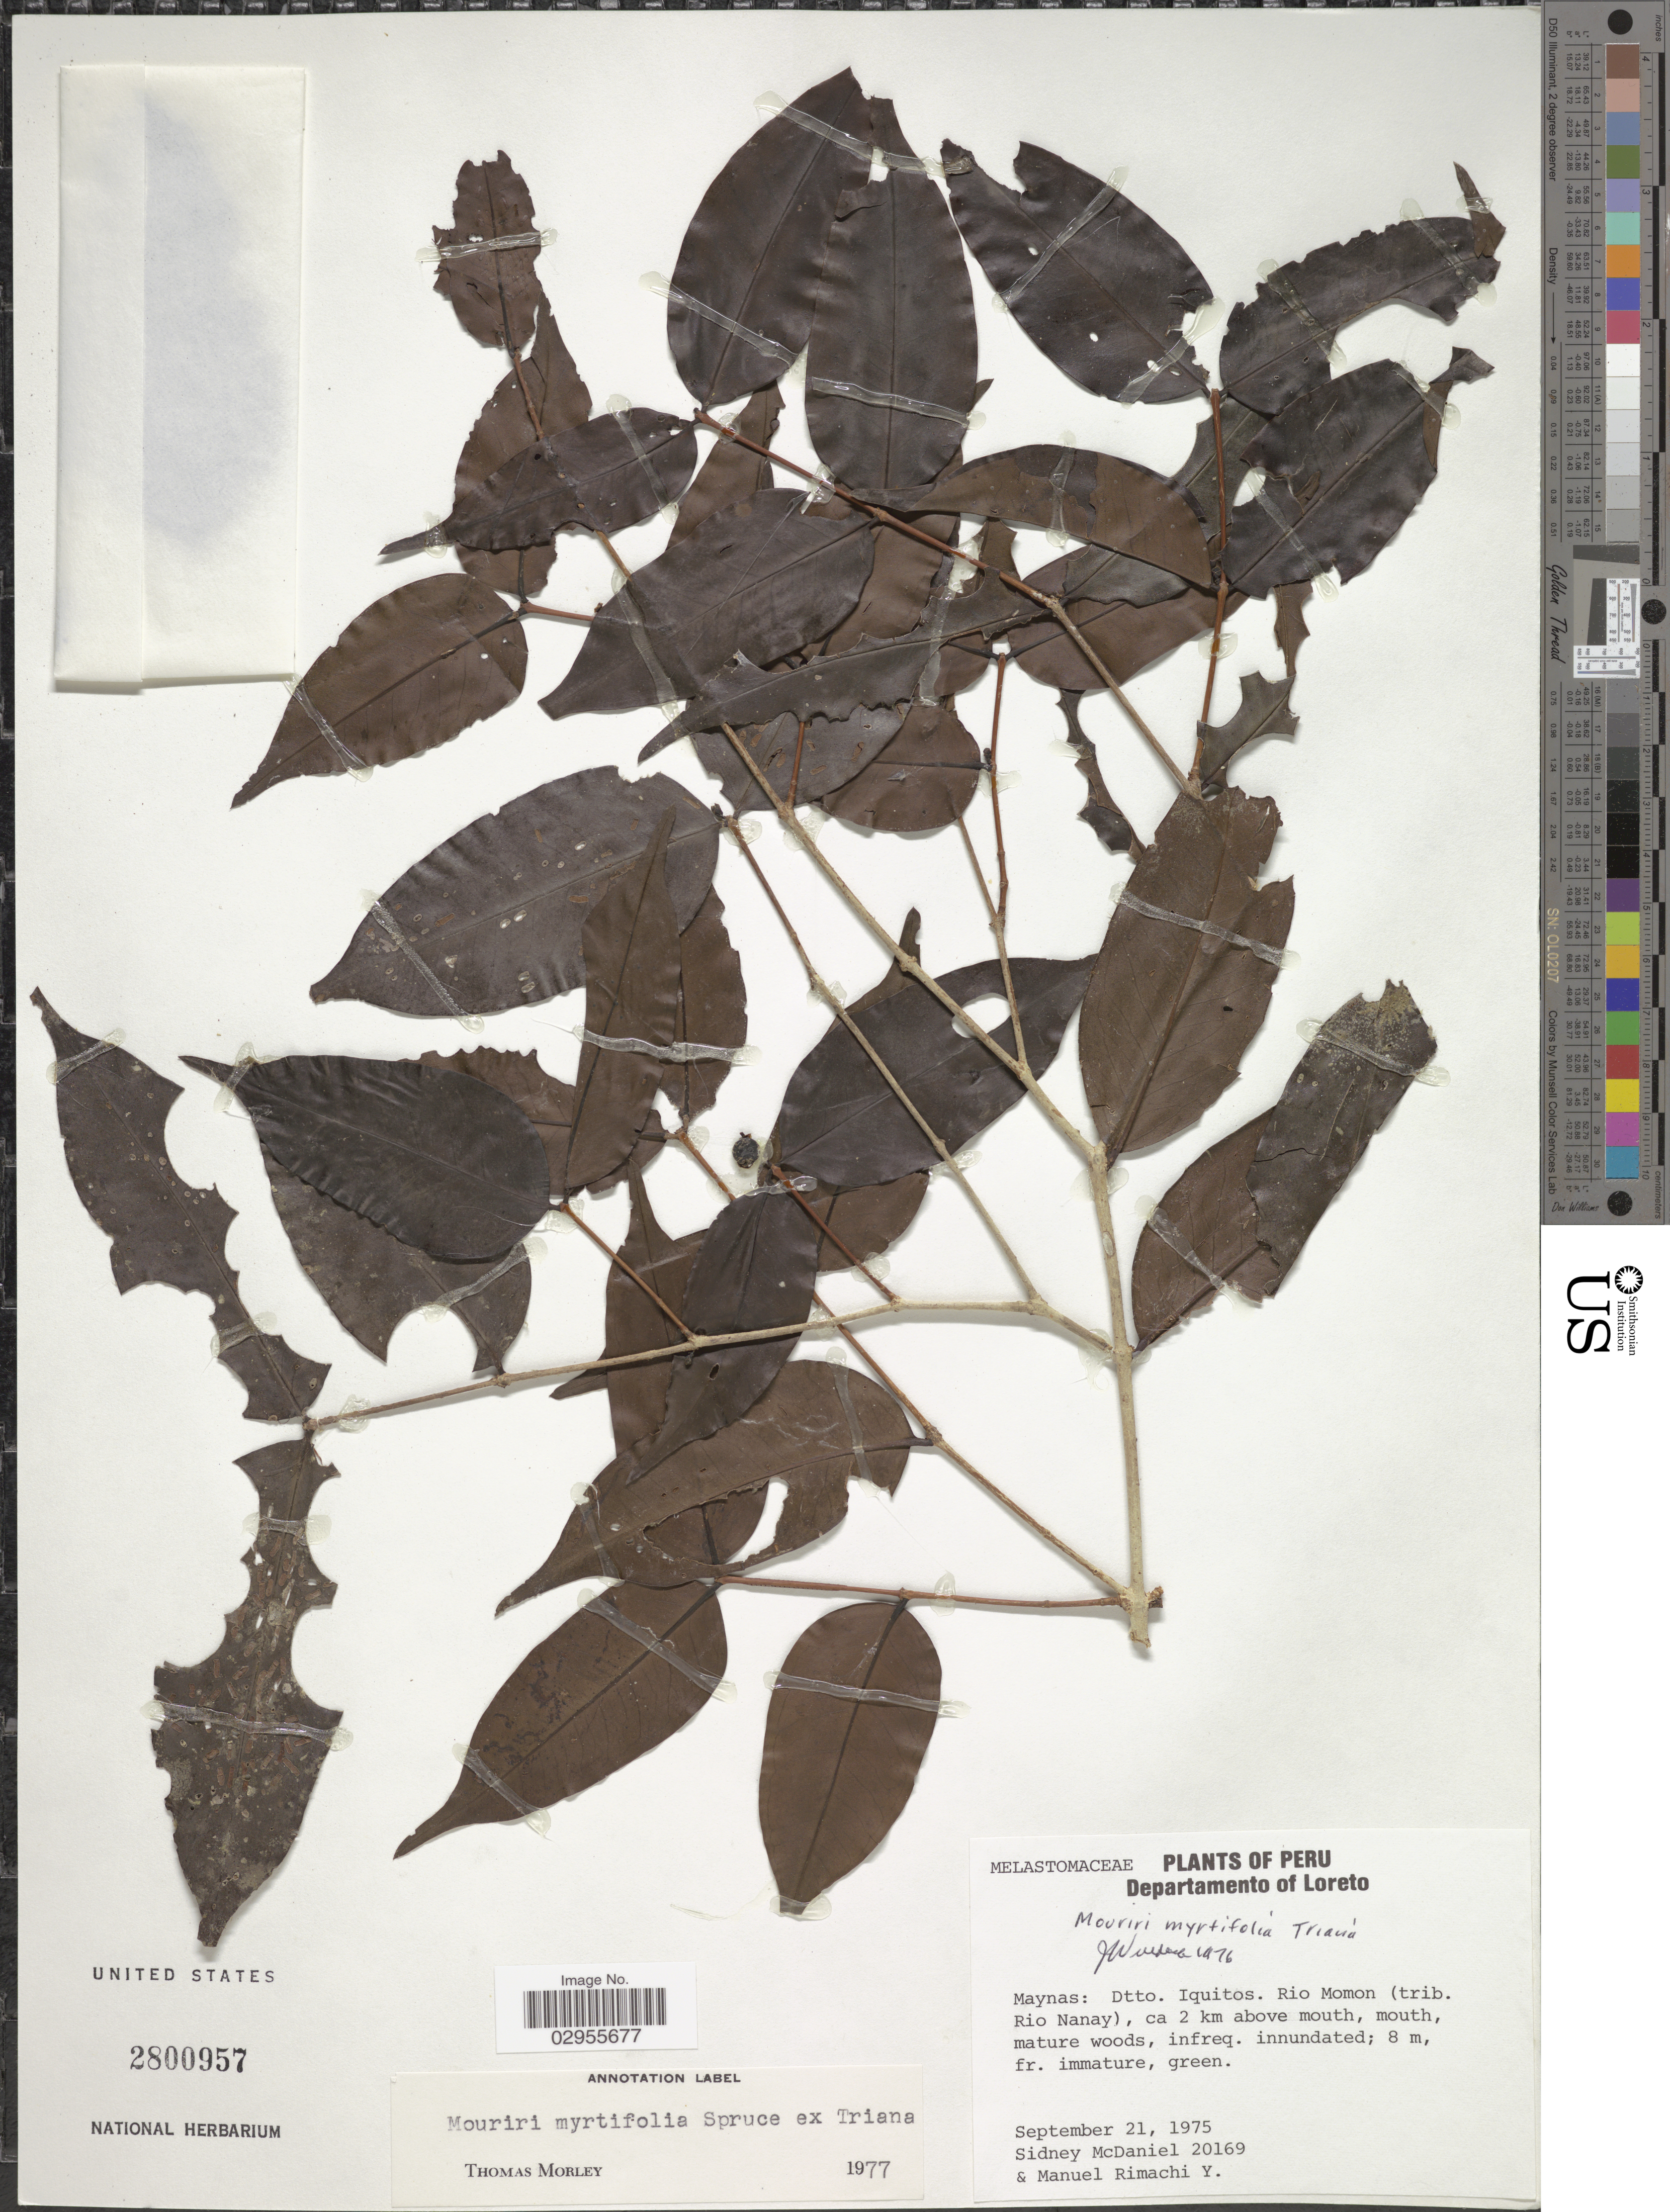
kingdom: Plantae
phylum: Tracheophyta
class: Magnoliopsida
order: Myrtales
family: Melastomataceae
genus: Mouriri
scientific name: Mouriri myrtifolia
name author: Spruce ex Triana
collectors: S. McDaniel & M. Rimachi Y.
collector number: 20169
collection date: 1975-09-21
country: Peru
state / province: Loreto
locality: Departamento of Loreto. Maynas: Dtto. Iquitos. Rio Momon (trib. Rio Nanay), ca 2 km above mouth.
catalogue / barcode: US 2800957